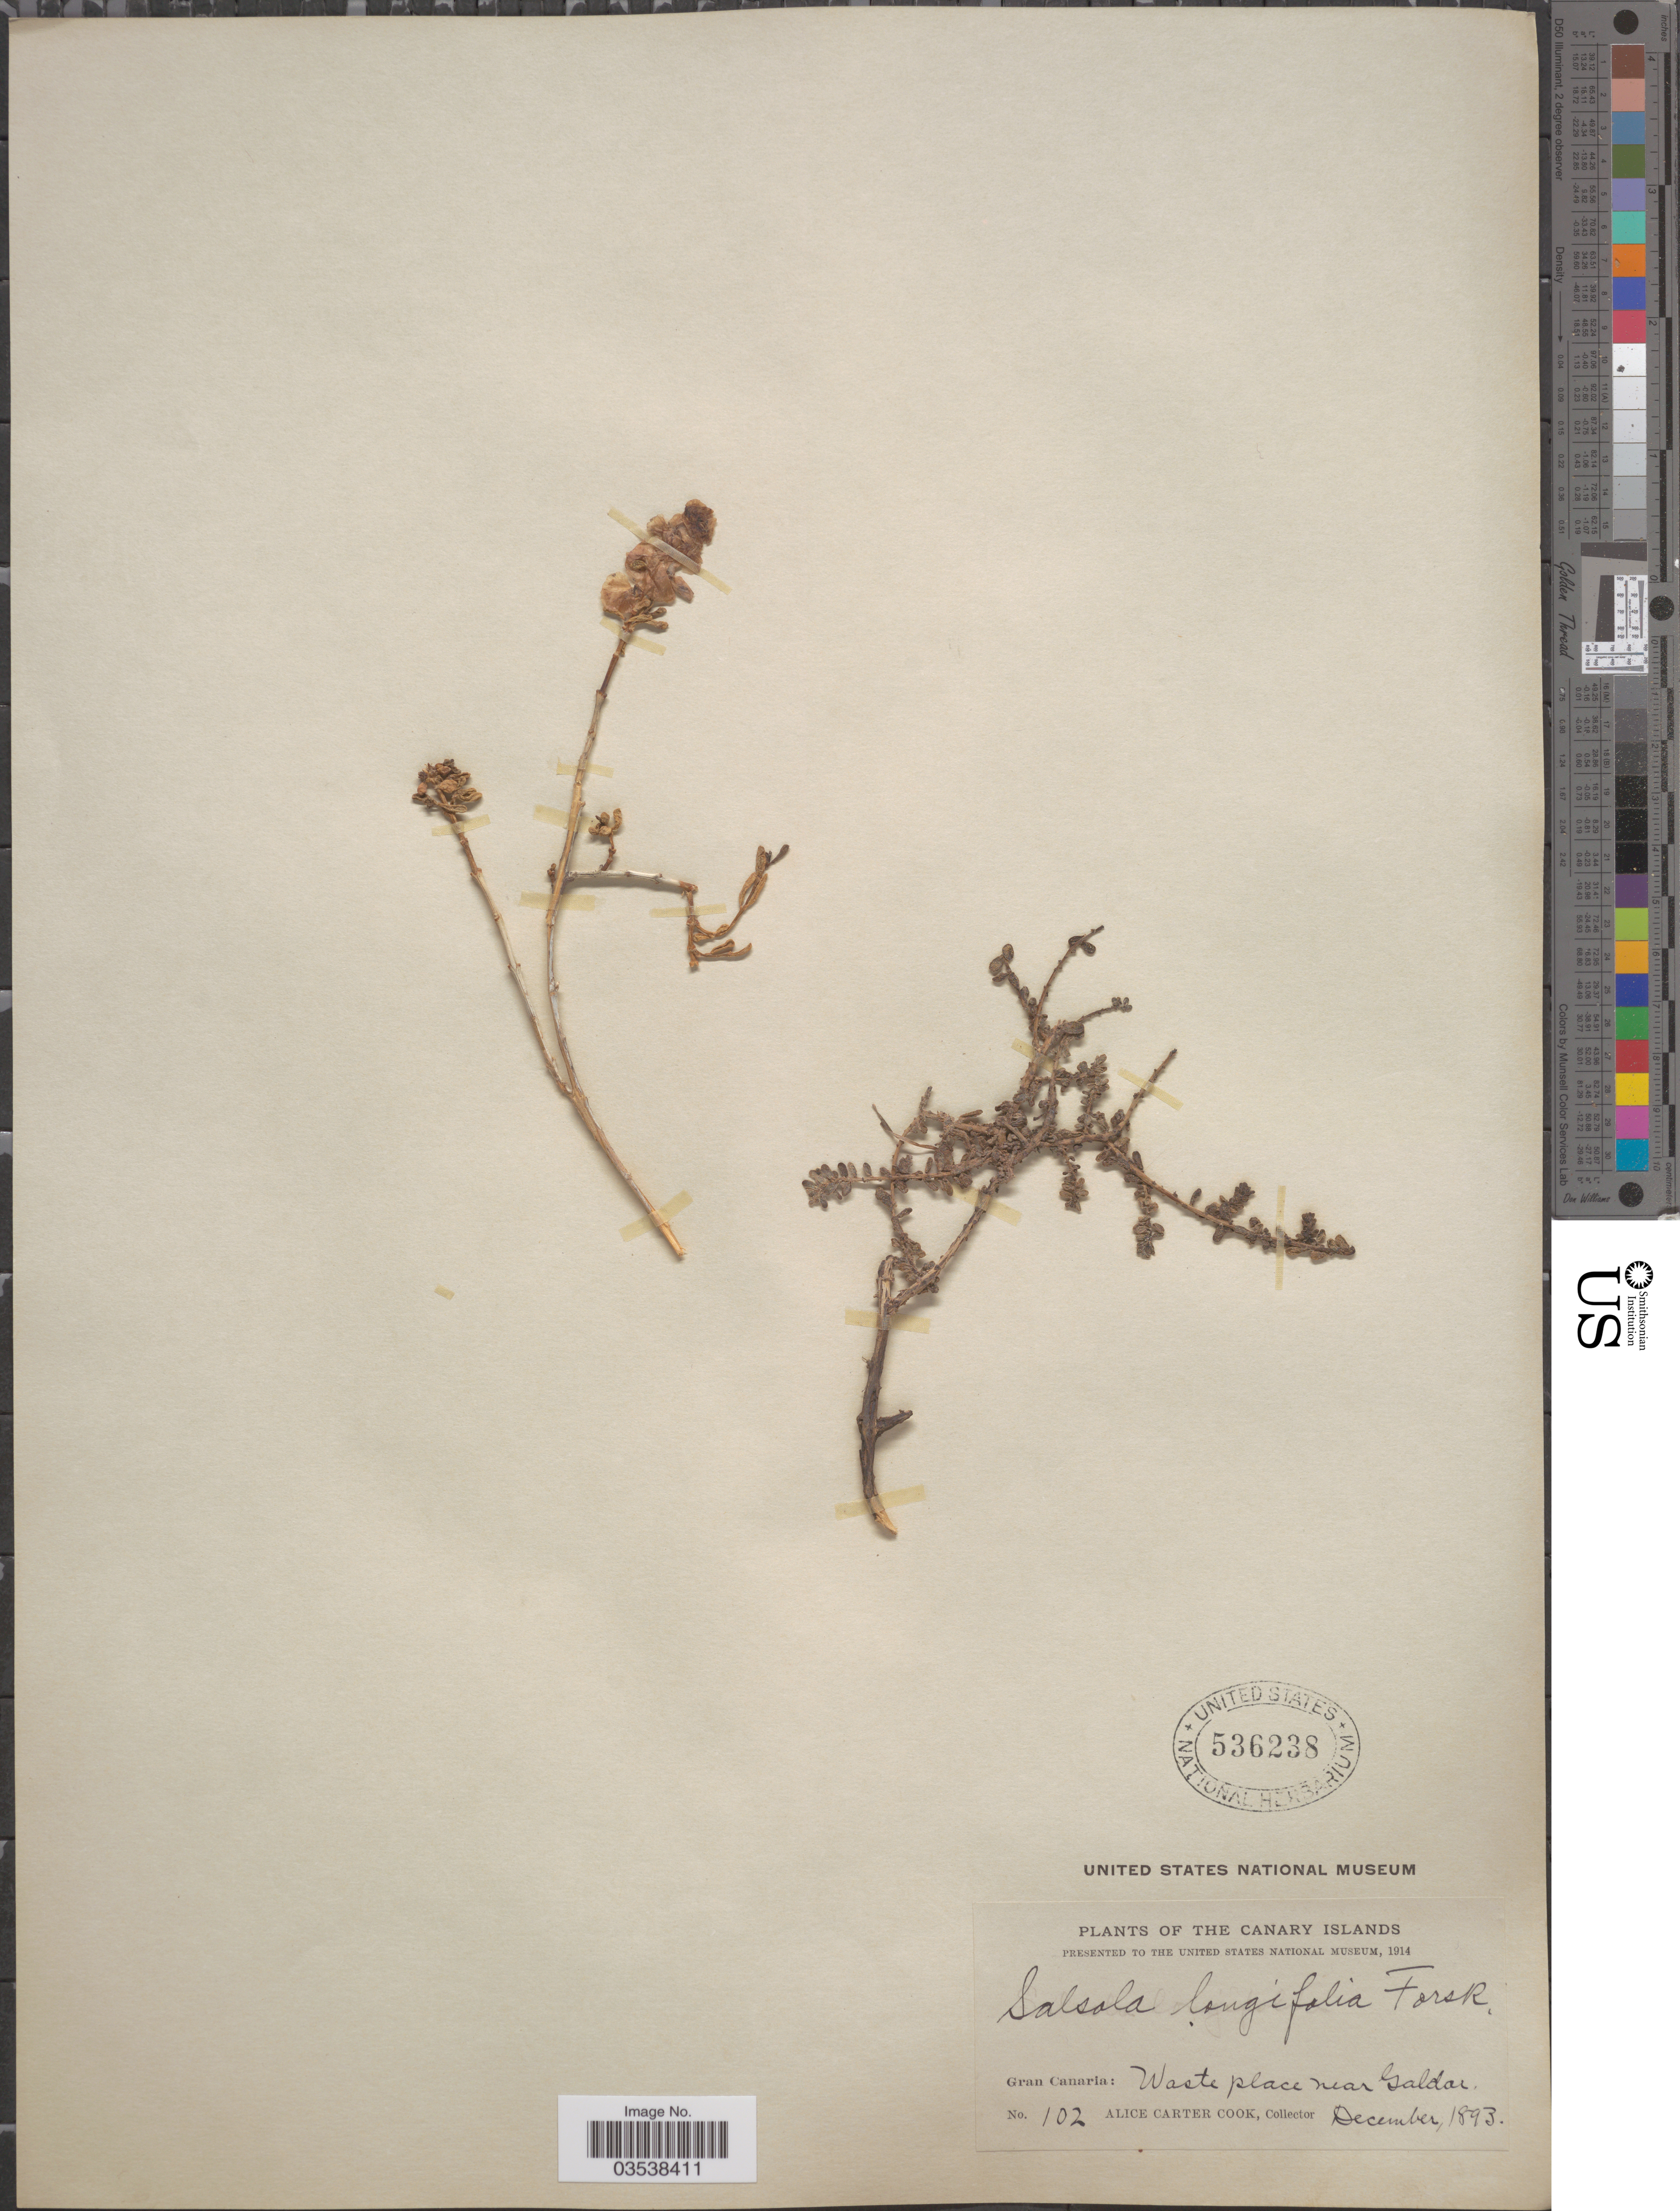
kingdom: Plantae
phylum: Tracheophyta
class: Magnoliopsida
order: Caryophyllales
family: Amaranthaceae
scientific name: Afrosalsola divaricata subsp. divaricata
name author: (Masson ex Link) Akhani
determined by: Strong, Mark T., (BOT), Smithsonian Institution - National Museum of Natural History (UNITED STATES)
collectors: Alice C. Cook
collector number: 102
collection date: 1893-12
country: Spain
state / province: Canarias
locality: The Canary Islands. Gran Canaria: Waste place near Galdar.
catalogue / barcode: US 536238